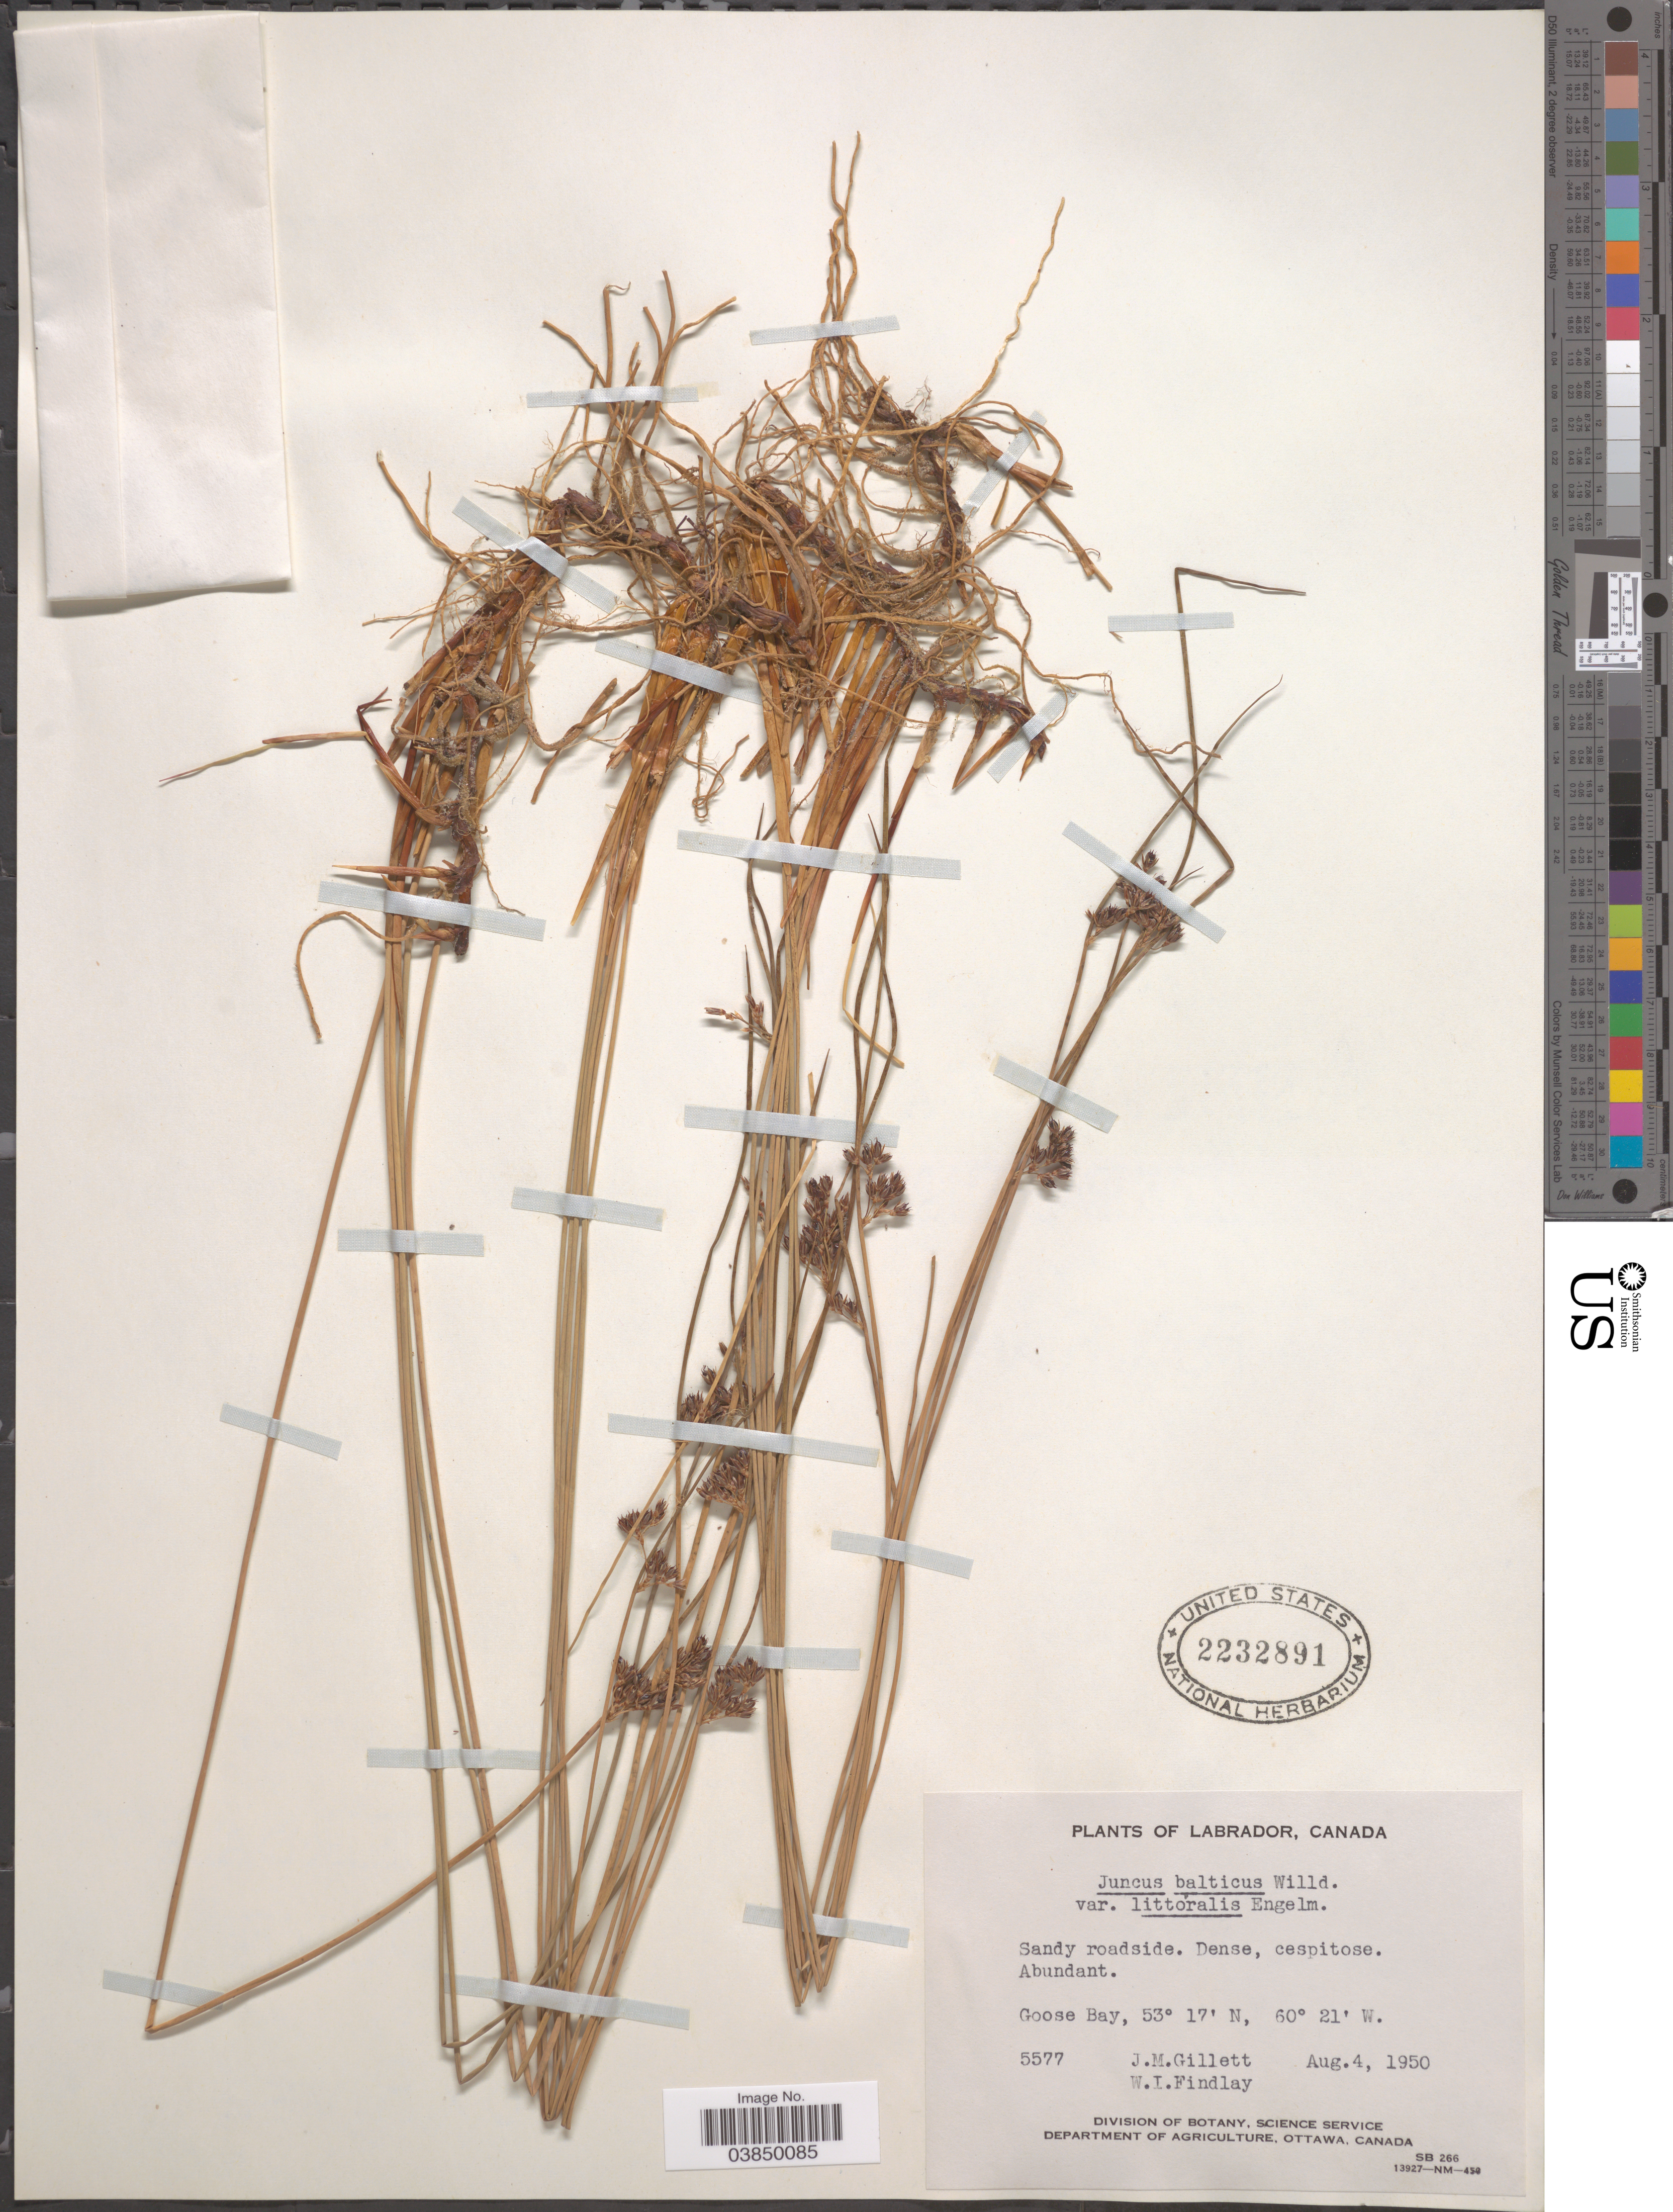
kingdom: Plantae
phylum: Tracheophyta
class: Liliopsida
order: Poales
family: Juncaceae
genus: Juncus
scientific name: Juncus balticus var. littoralis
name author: Engelm.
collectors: J. M. Gillett & W. Findlay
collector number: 5577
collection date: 1950-08-04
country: Canada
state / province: Newfoundland and Labrador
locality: Labrador. Goose Bay.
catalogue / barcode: US 2232891